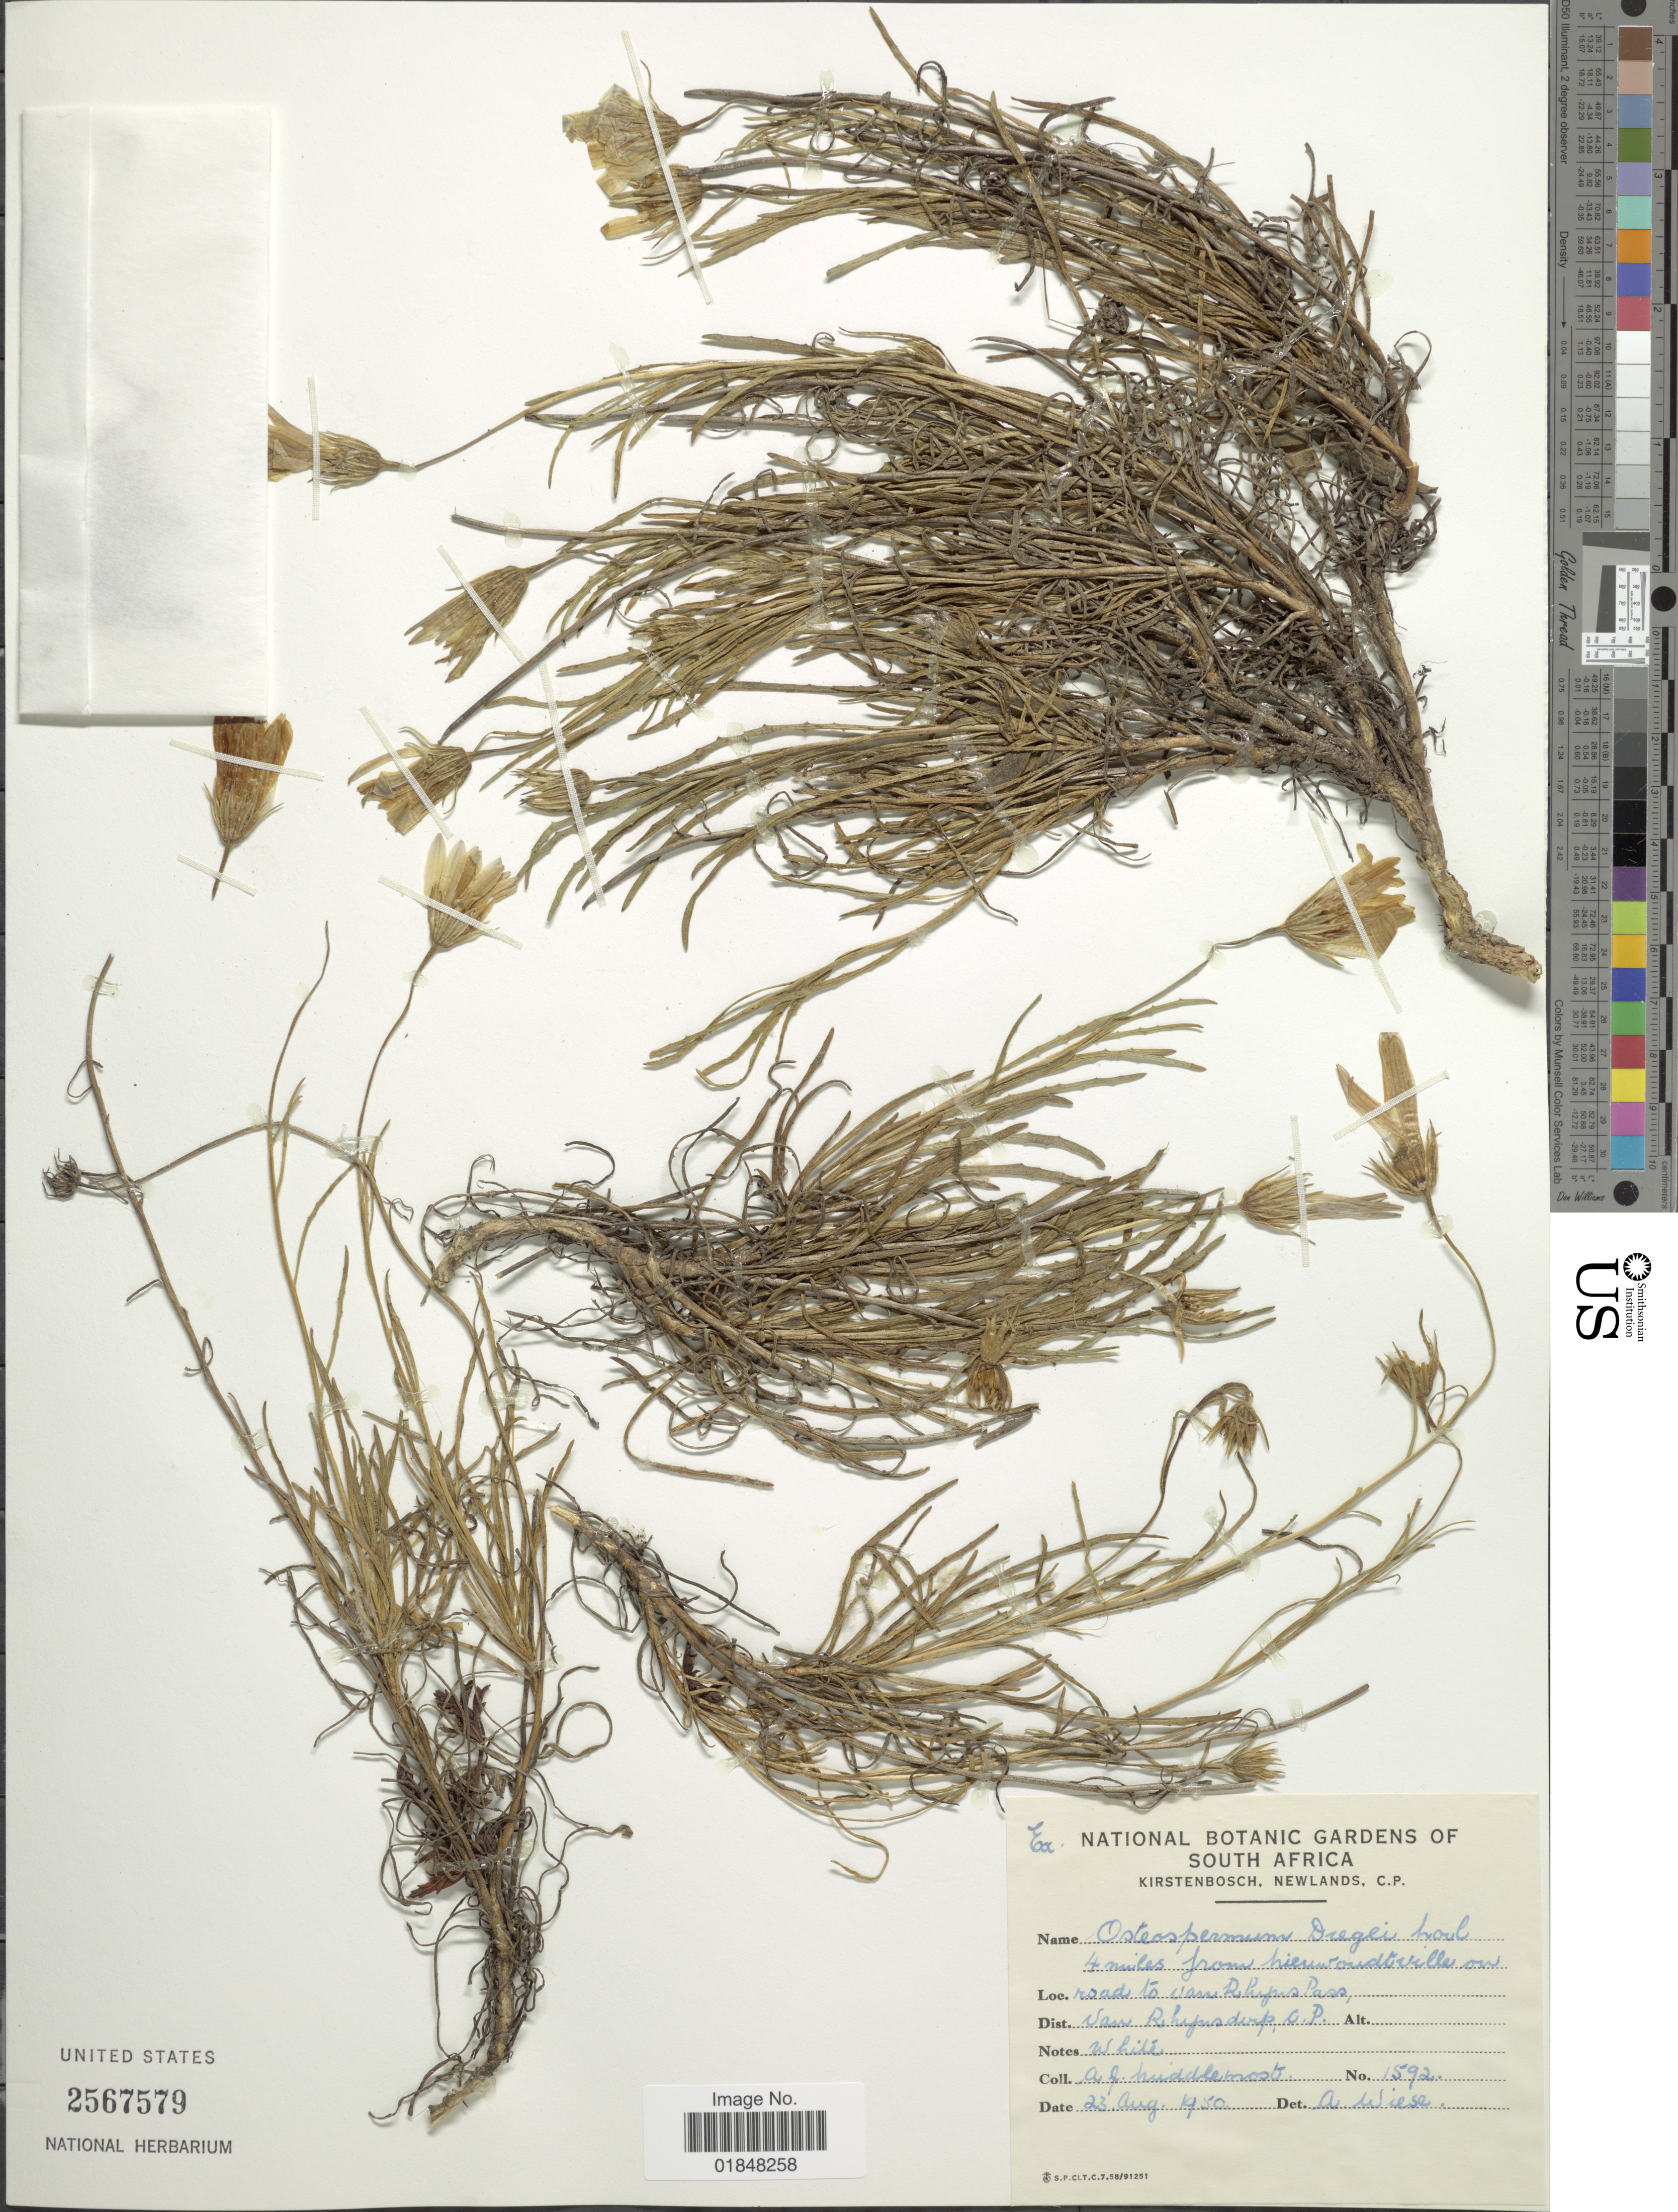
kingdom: Plantae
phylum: Tracheophyta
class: Magnoliopsida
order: Asterales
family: Asteraceae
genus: Osteospermum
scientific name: Osteospermum dregei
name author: (DC.) Norl.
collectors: A. Middlemost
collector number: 1592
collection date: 1950-08-23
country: South Africa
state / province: Northern Cape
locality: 4 miles from Nieuwoudtville om road to Van Rhyms Pass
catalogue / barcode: US 2567579